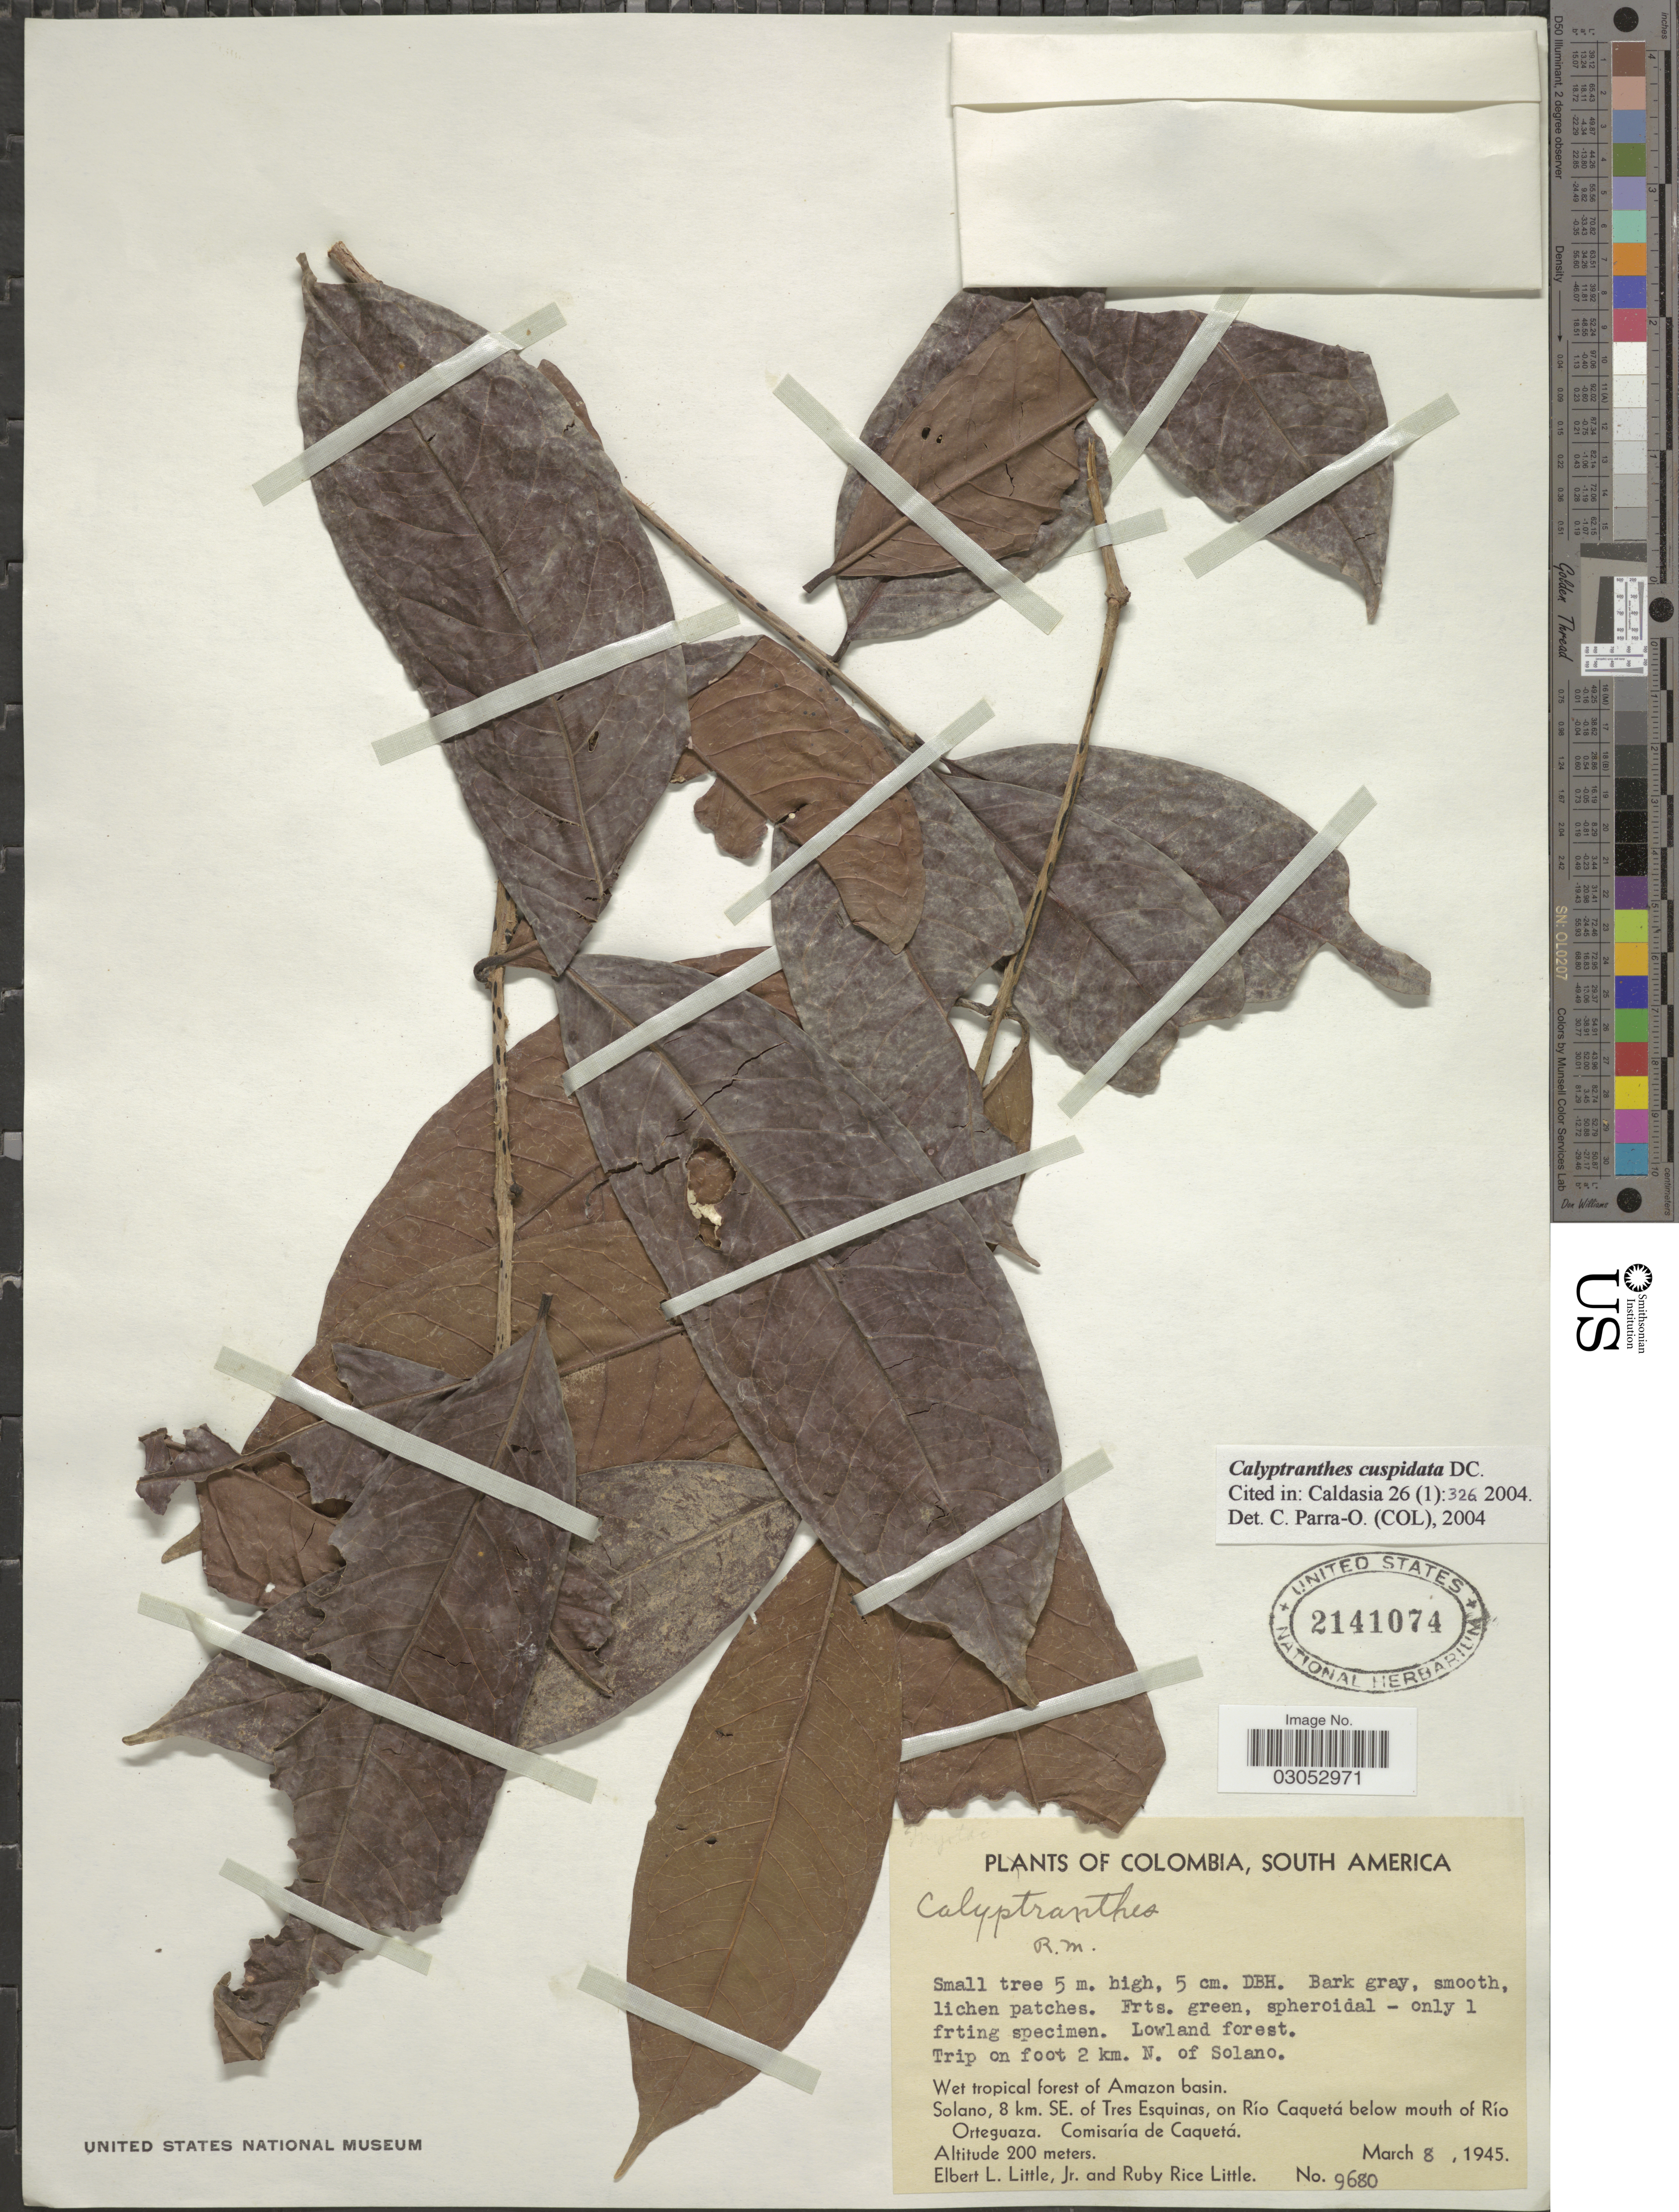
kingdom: Plantae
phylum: Tracheophyta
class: Magnoliopsida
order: Myrtales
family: Myrtaceae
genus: Myrcia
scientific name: Myrcia cuspidata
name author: (Mart. ex DC.) A.R. Lourenço & E. Lucas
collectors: E. L. Little & R. R. Little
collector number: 9680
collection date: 1945-03-08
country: Colombia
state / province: Caquetá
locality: Trip on foot 2 km. N. of Solano. Wet tropical forest of Amazon basin. Solano, 8 km. SE. of Tres Esquinas, on Río Caquetá below mouth of Río Orteguaza. Comisaría de Caquetá.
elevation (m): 200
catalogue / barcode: US 2141074